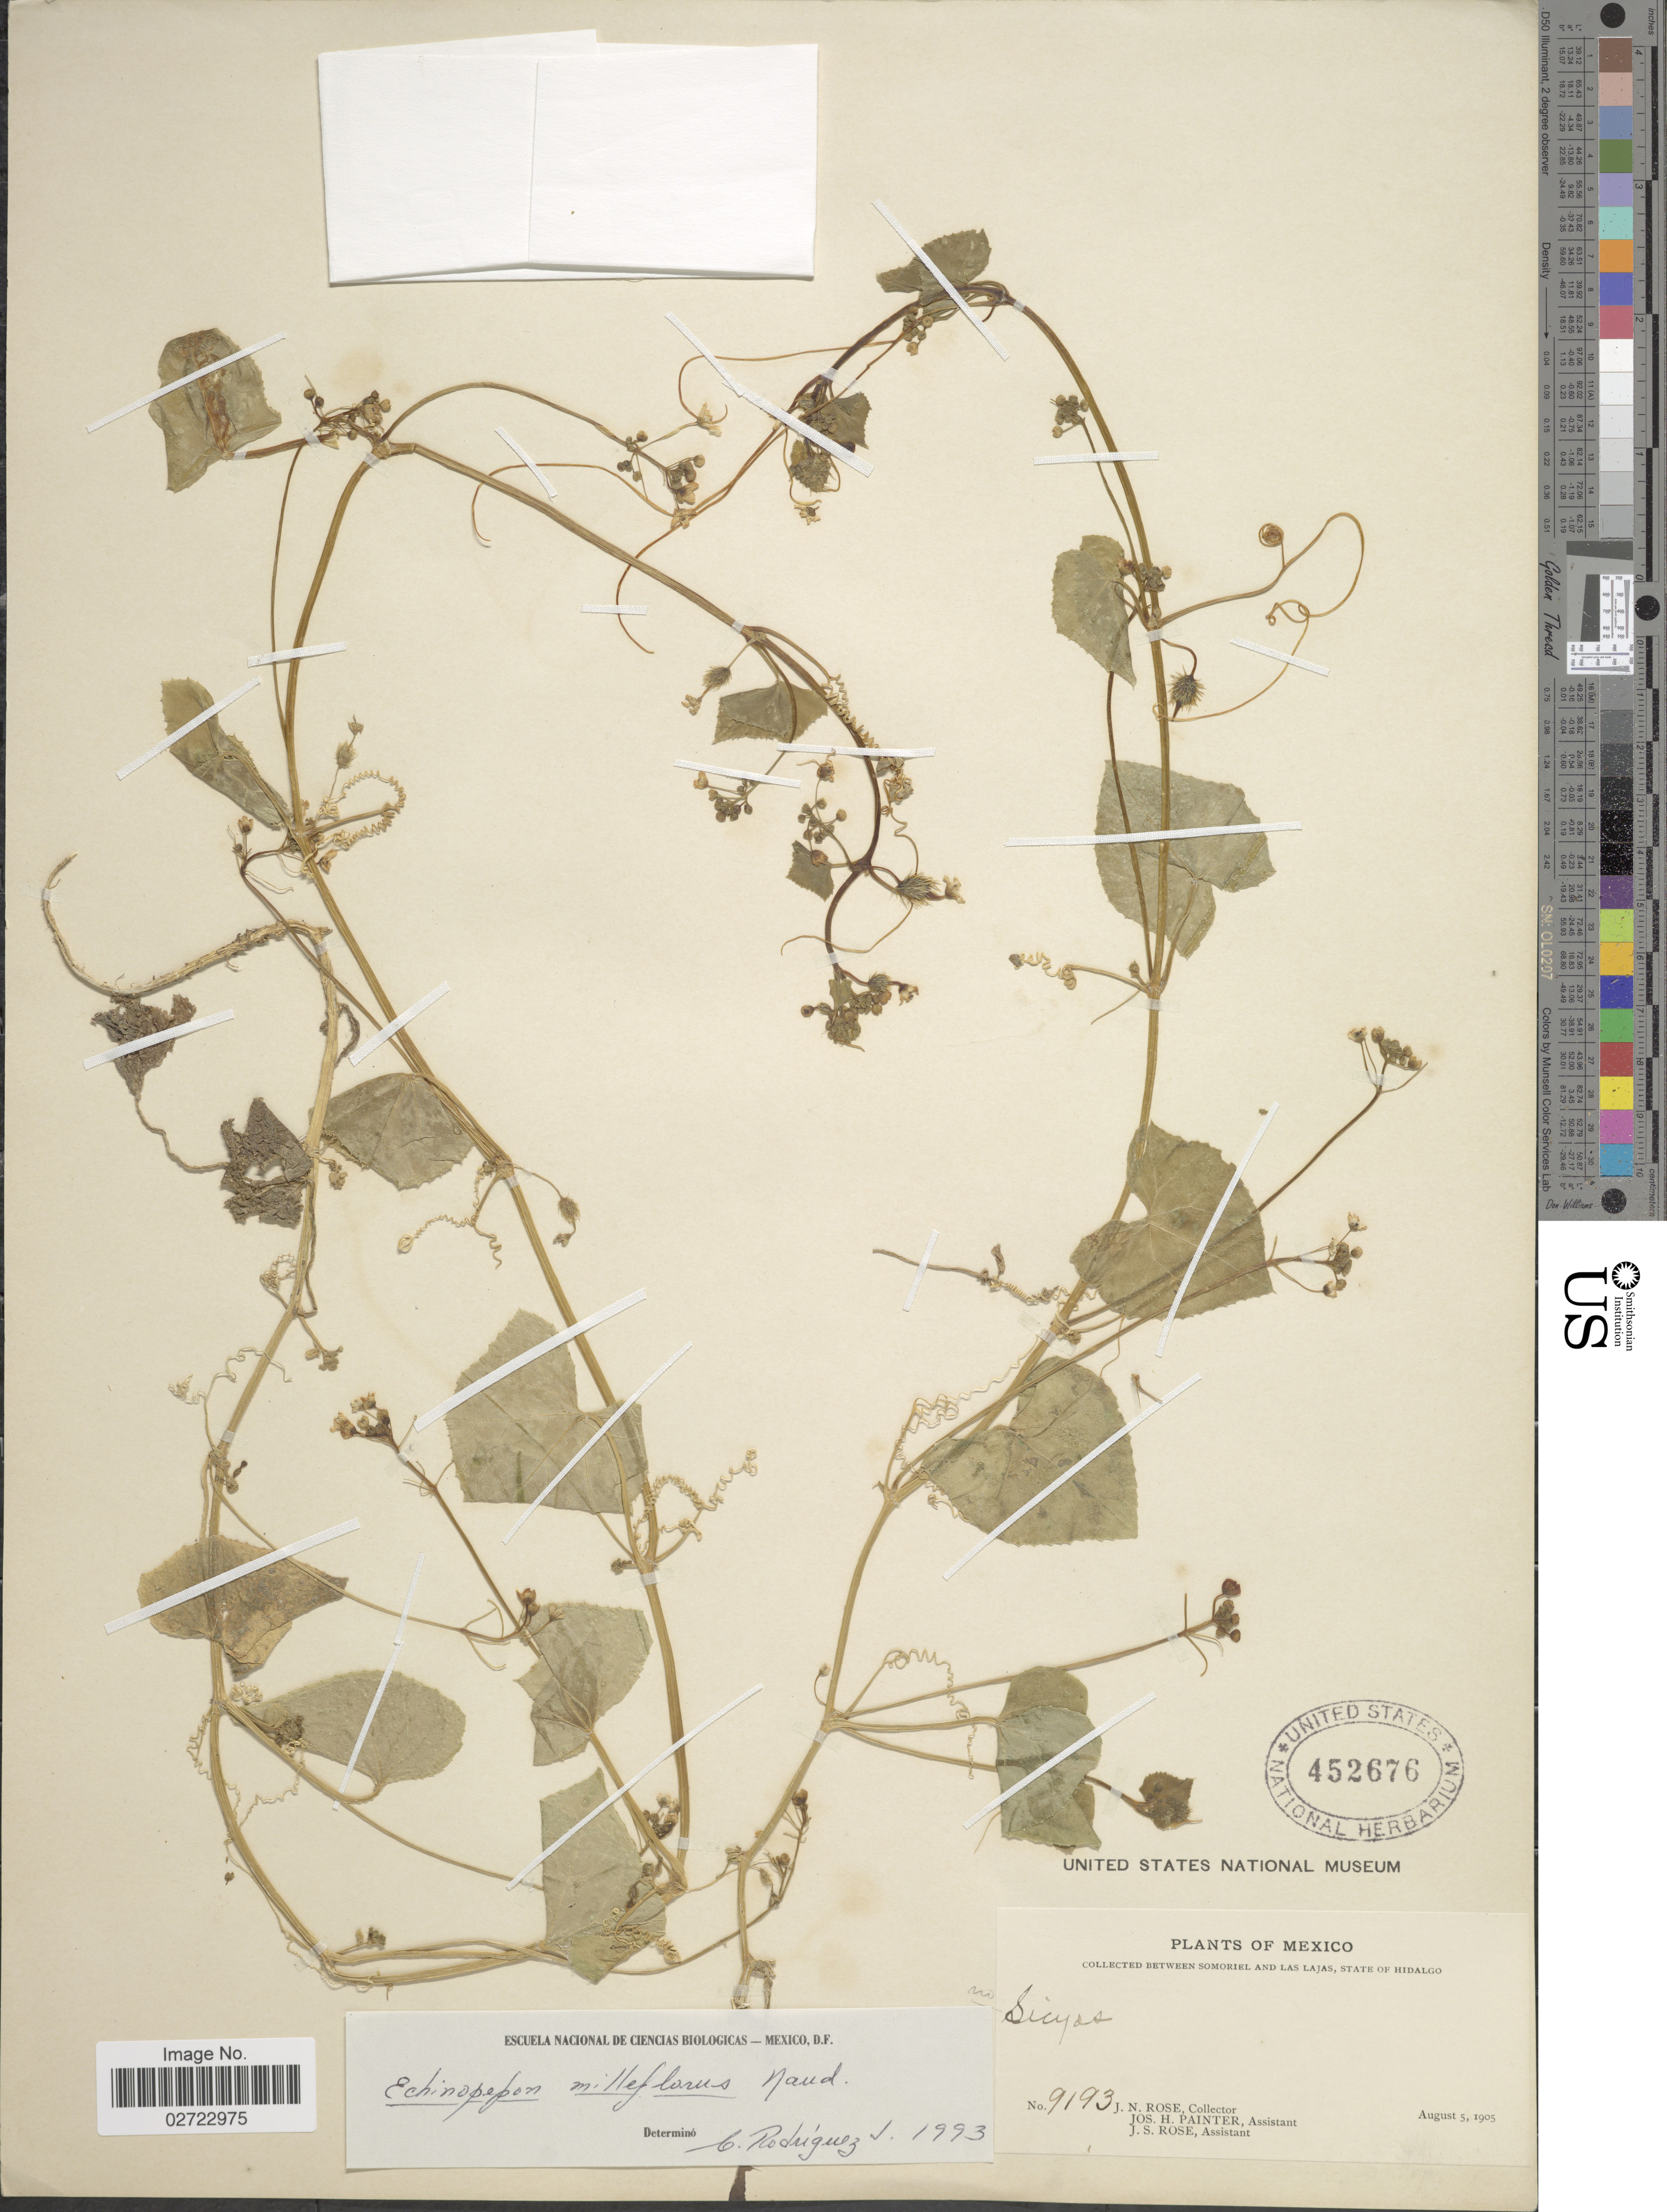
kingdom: Plantae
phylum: Tracheophyta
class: Magnoliopsida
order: Cucurbitales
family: Cucurbitaceae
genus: Echinopepon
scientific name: Echinopepon milleflorus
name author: Naudin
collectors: J. N. Rose, J. H. Painter & J. S. Rose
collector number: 9193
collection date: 1905-08-05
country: Mexico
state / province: Hidalgo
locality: Between Somoriel and Las Lajas.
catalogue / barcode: US 452676